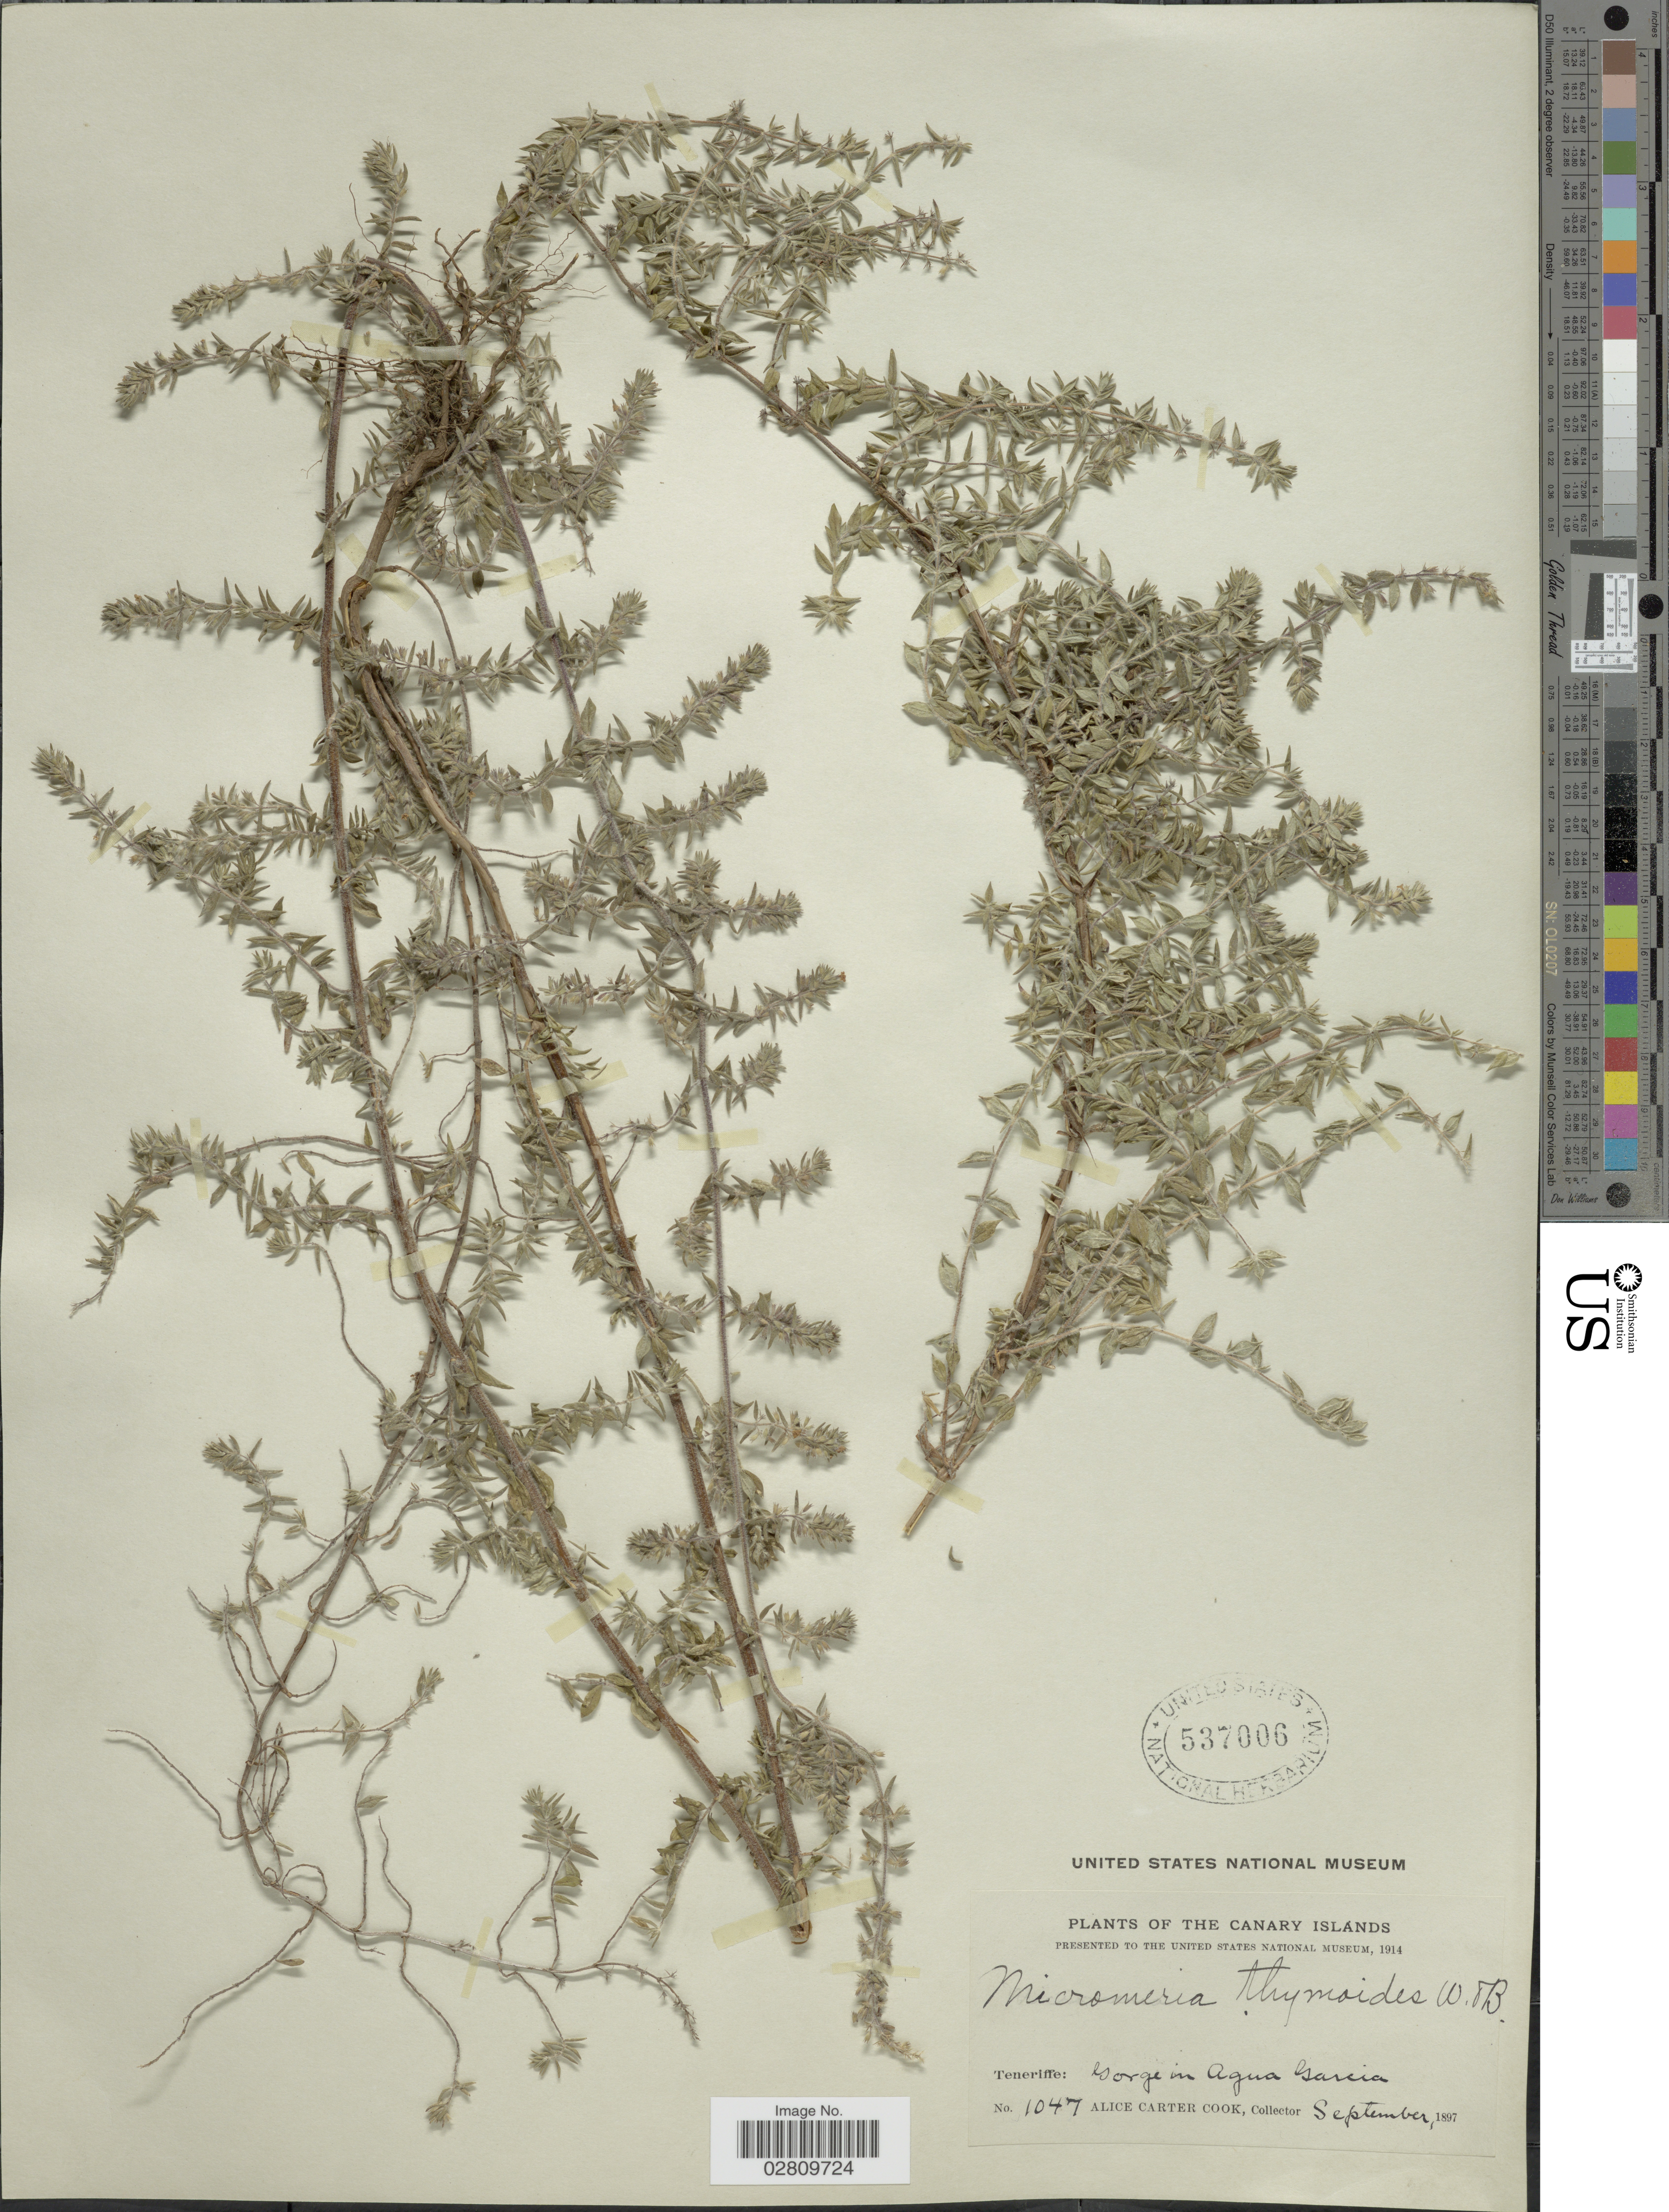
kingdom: Plantae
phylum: Tracheophyta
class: Magnoliopsida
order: Lamiales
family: Lamiaceae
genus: Micromeria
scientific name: Micromeria thymoides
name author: (Sol. ex Lowe) D.A. Webb & Berthel.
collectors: Alice C. Cook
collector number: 1047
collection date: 1897-09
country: Spain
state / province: Canarias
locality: Canary Islands. Teneriffe: Gorge in Agua Garcia.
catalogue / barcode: US 537006